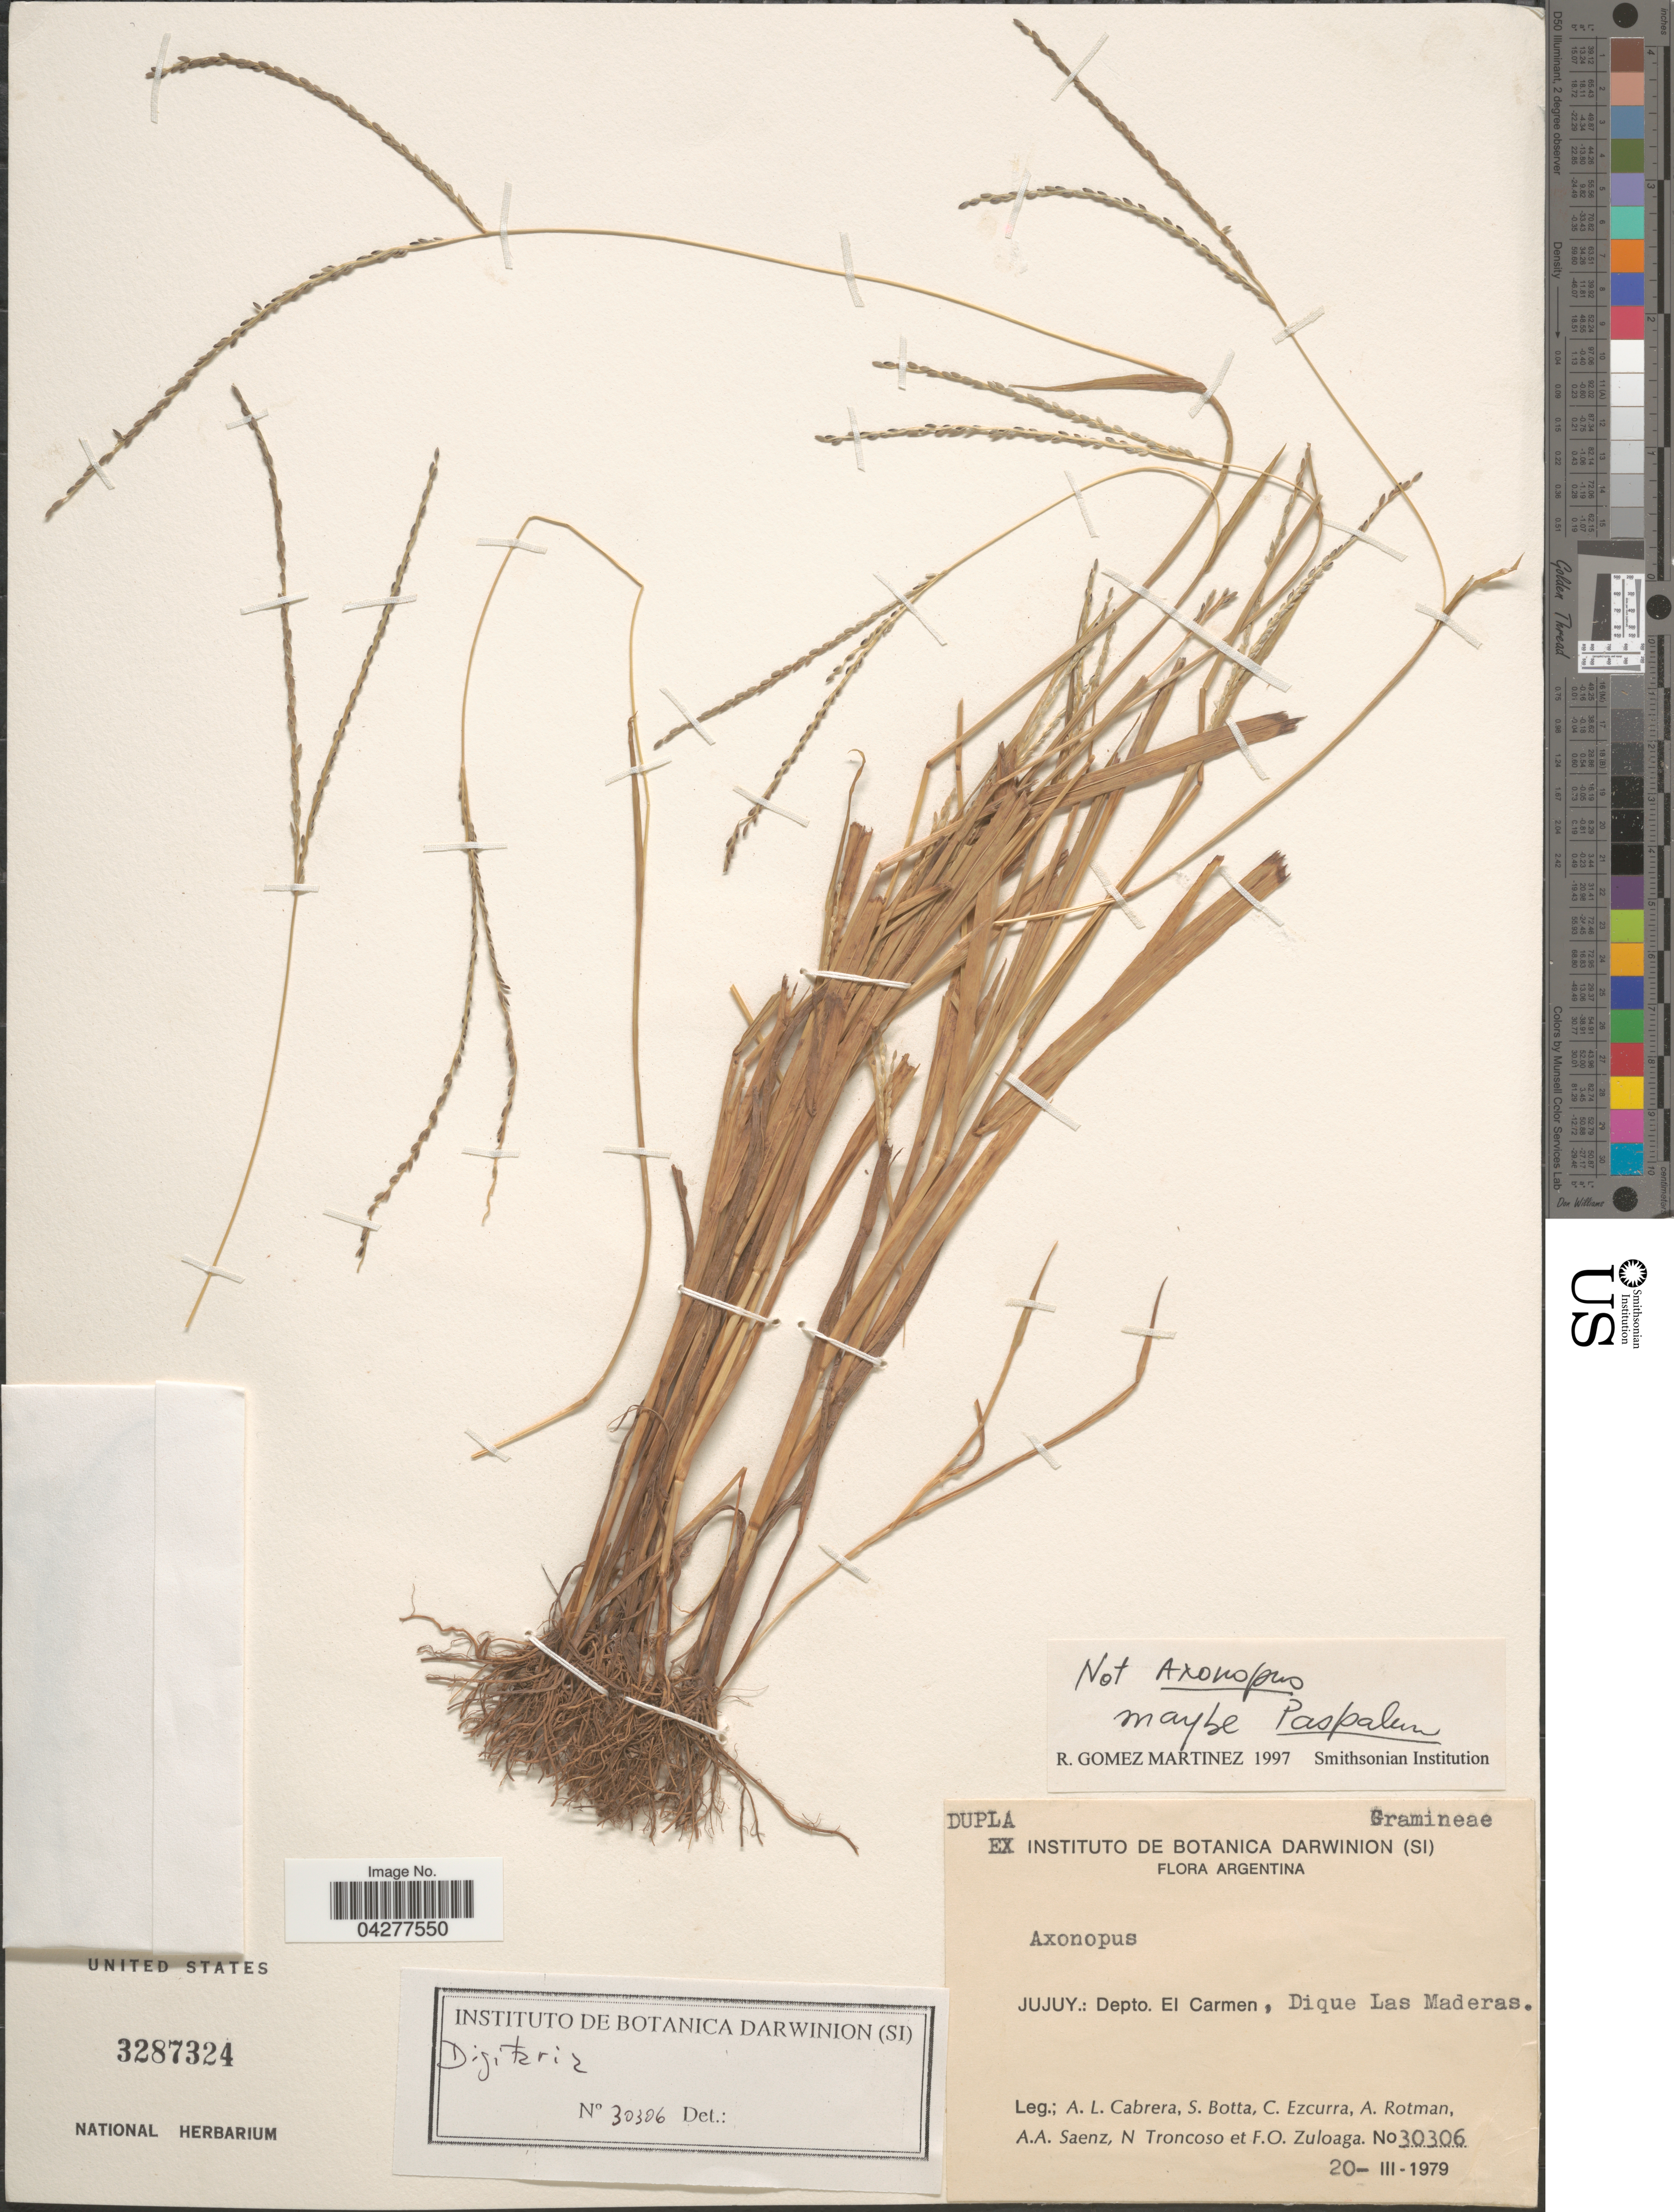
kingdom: Plantae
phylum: Tracheophyta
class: Liliopsida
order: Poales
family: Poaceae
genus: Digitaria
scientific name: Digitaria sp.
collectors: A. L. Cabrera, S. Botta, C. Ezcurra, A. D. Rotman & et al.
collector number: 30306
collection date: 1979-03-20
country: Argentina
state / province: Jujuy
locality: Depto. El Carmen, Dique Las Maderas.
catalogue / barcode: US 3287324